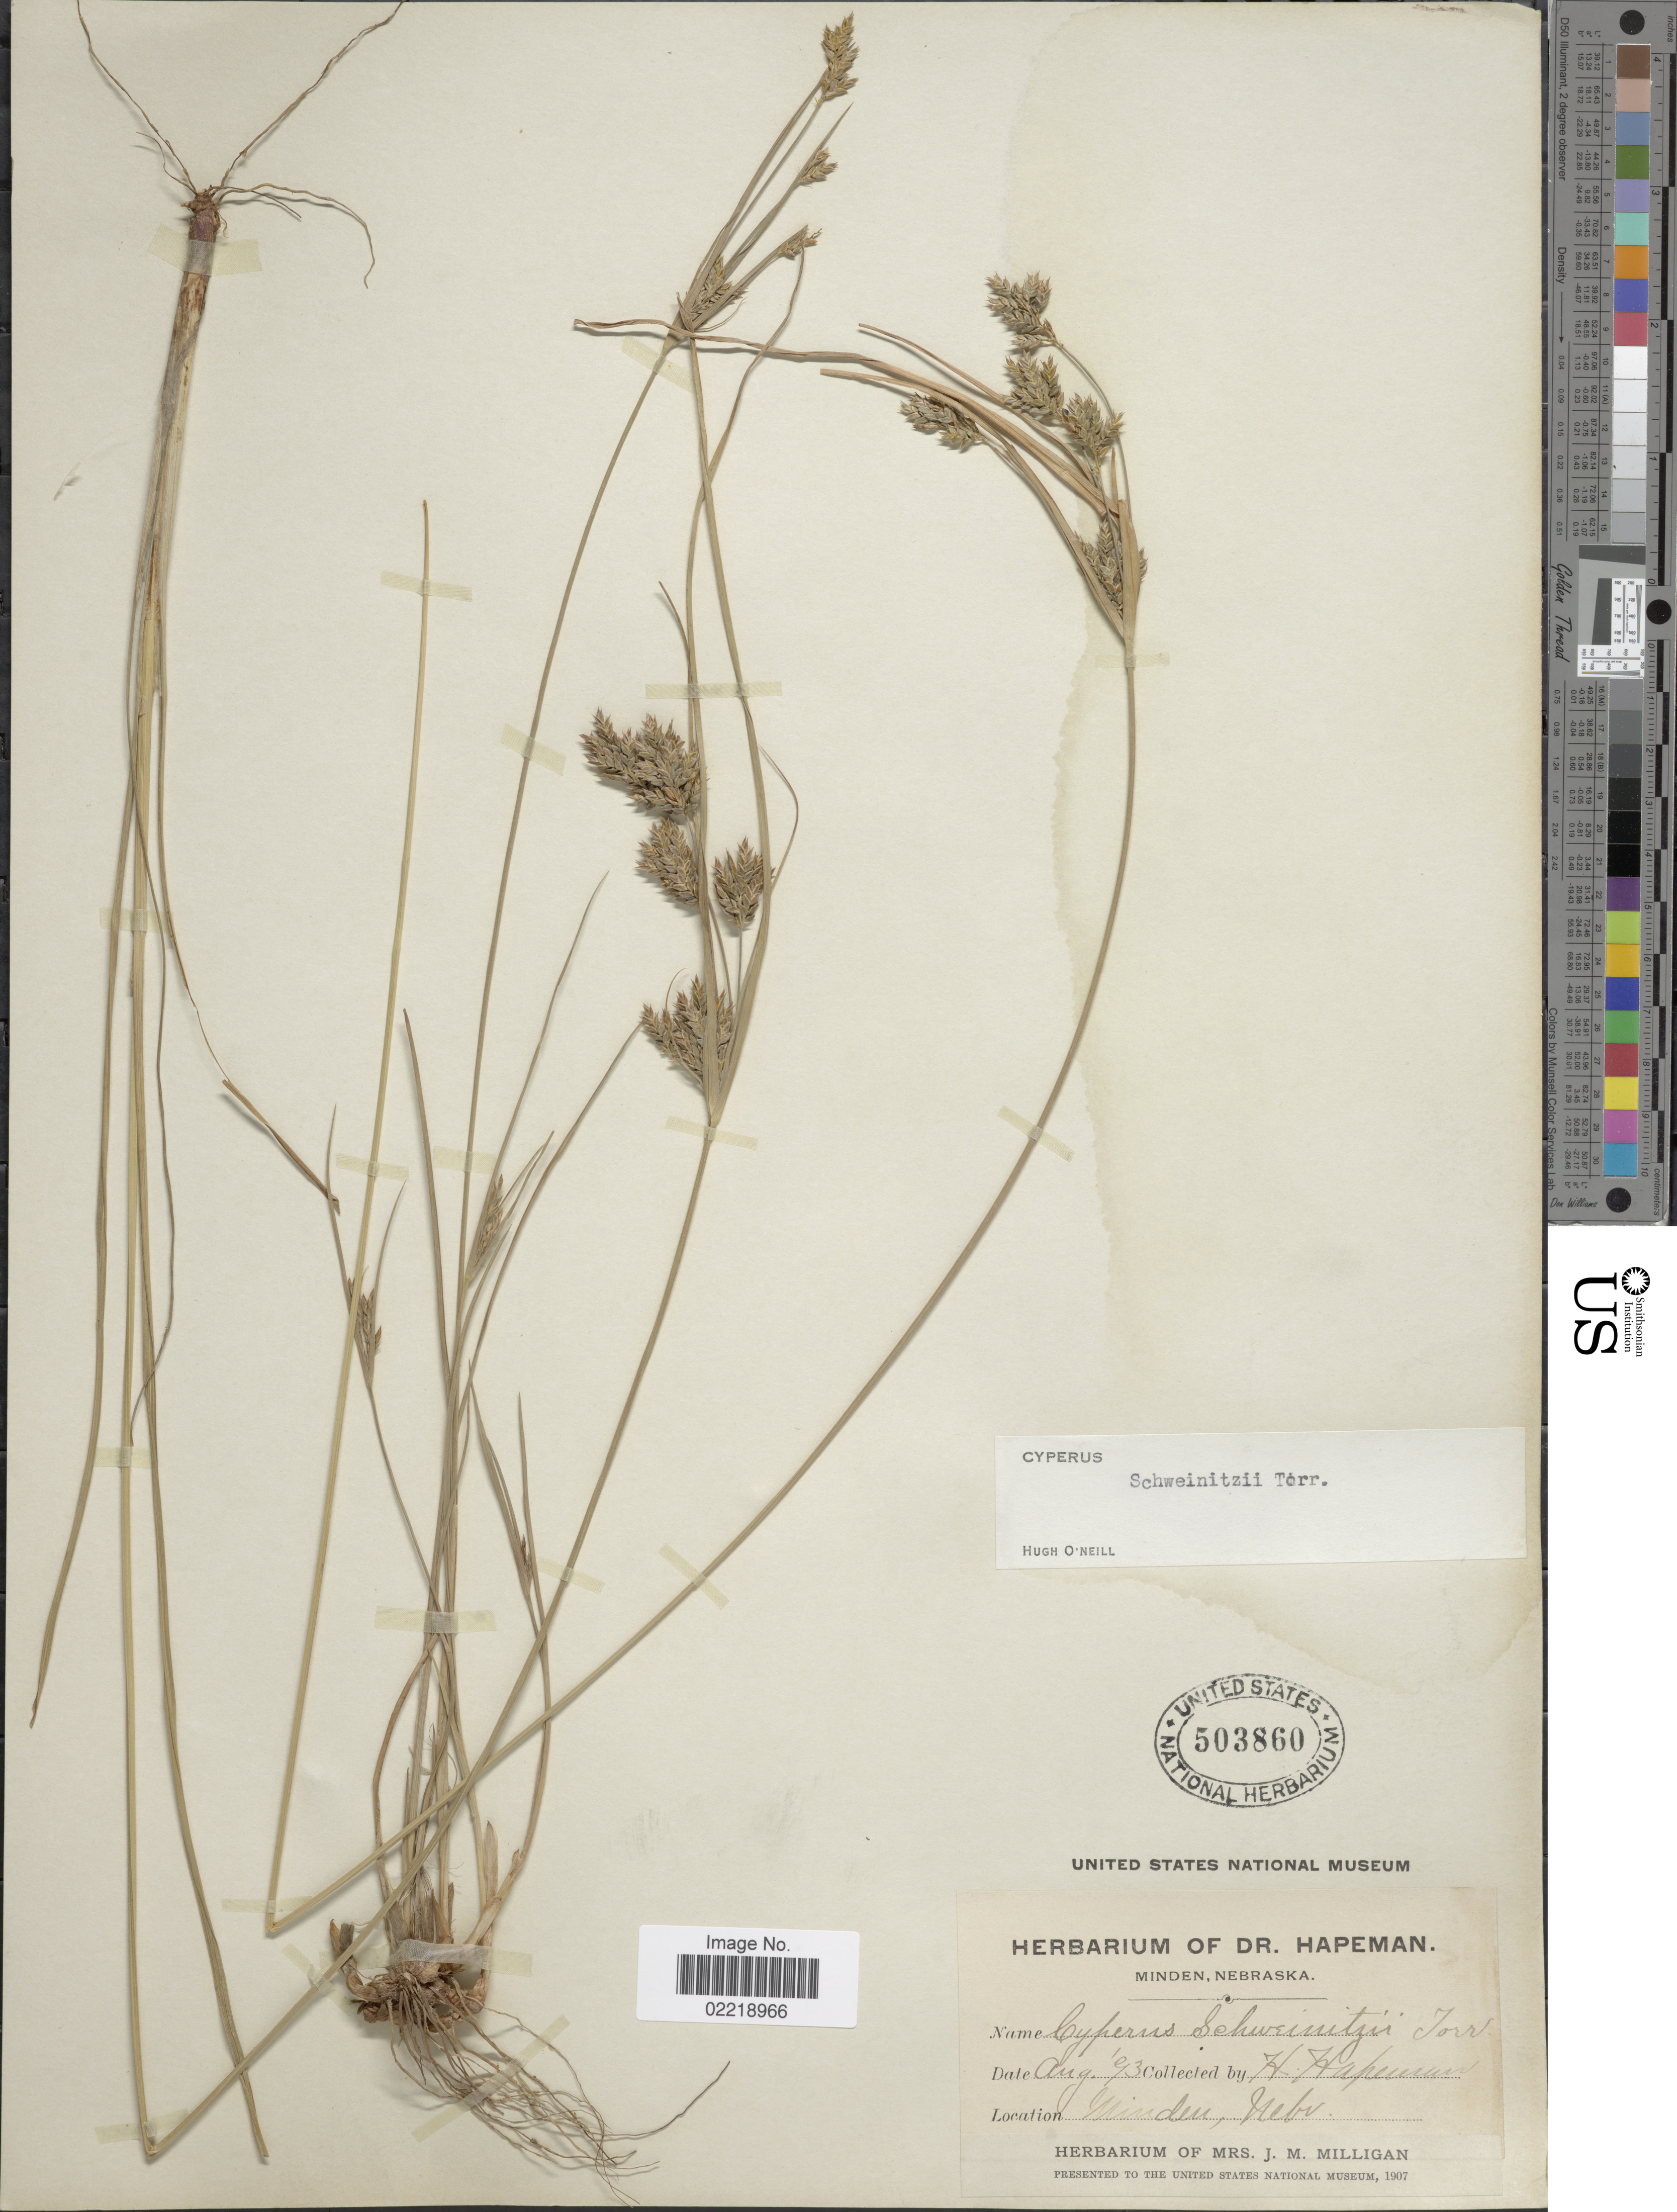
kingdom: Plantae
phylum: Tracheophyta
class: Liliopsida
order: Poales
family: Cyperaceae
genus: Cyperus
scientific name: Cyperus schweinitzii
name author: Torr.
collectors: H. Hapeman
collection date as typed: Transcribed d/m/y: /8/93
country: United States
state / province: Nebraska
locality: Minden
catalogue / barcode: US 503860